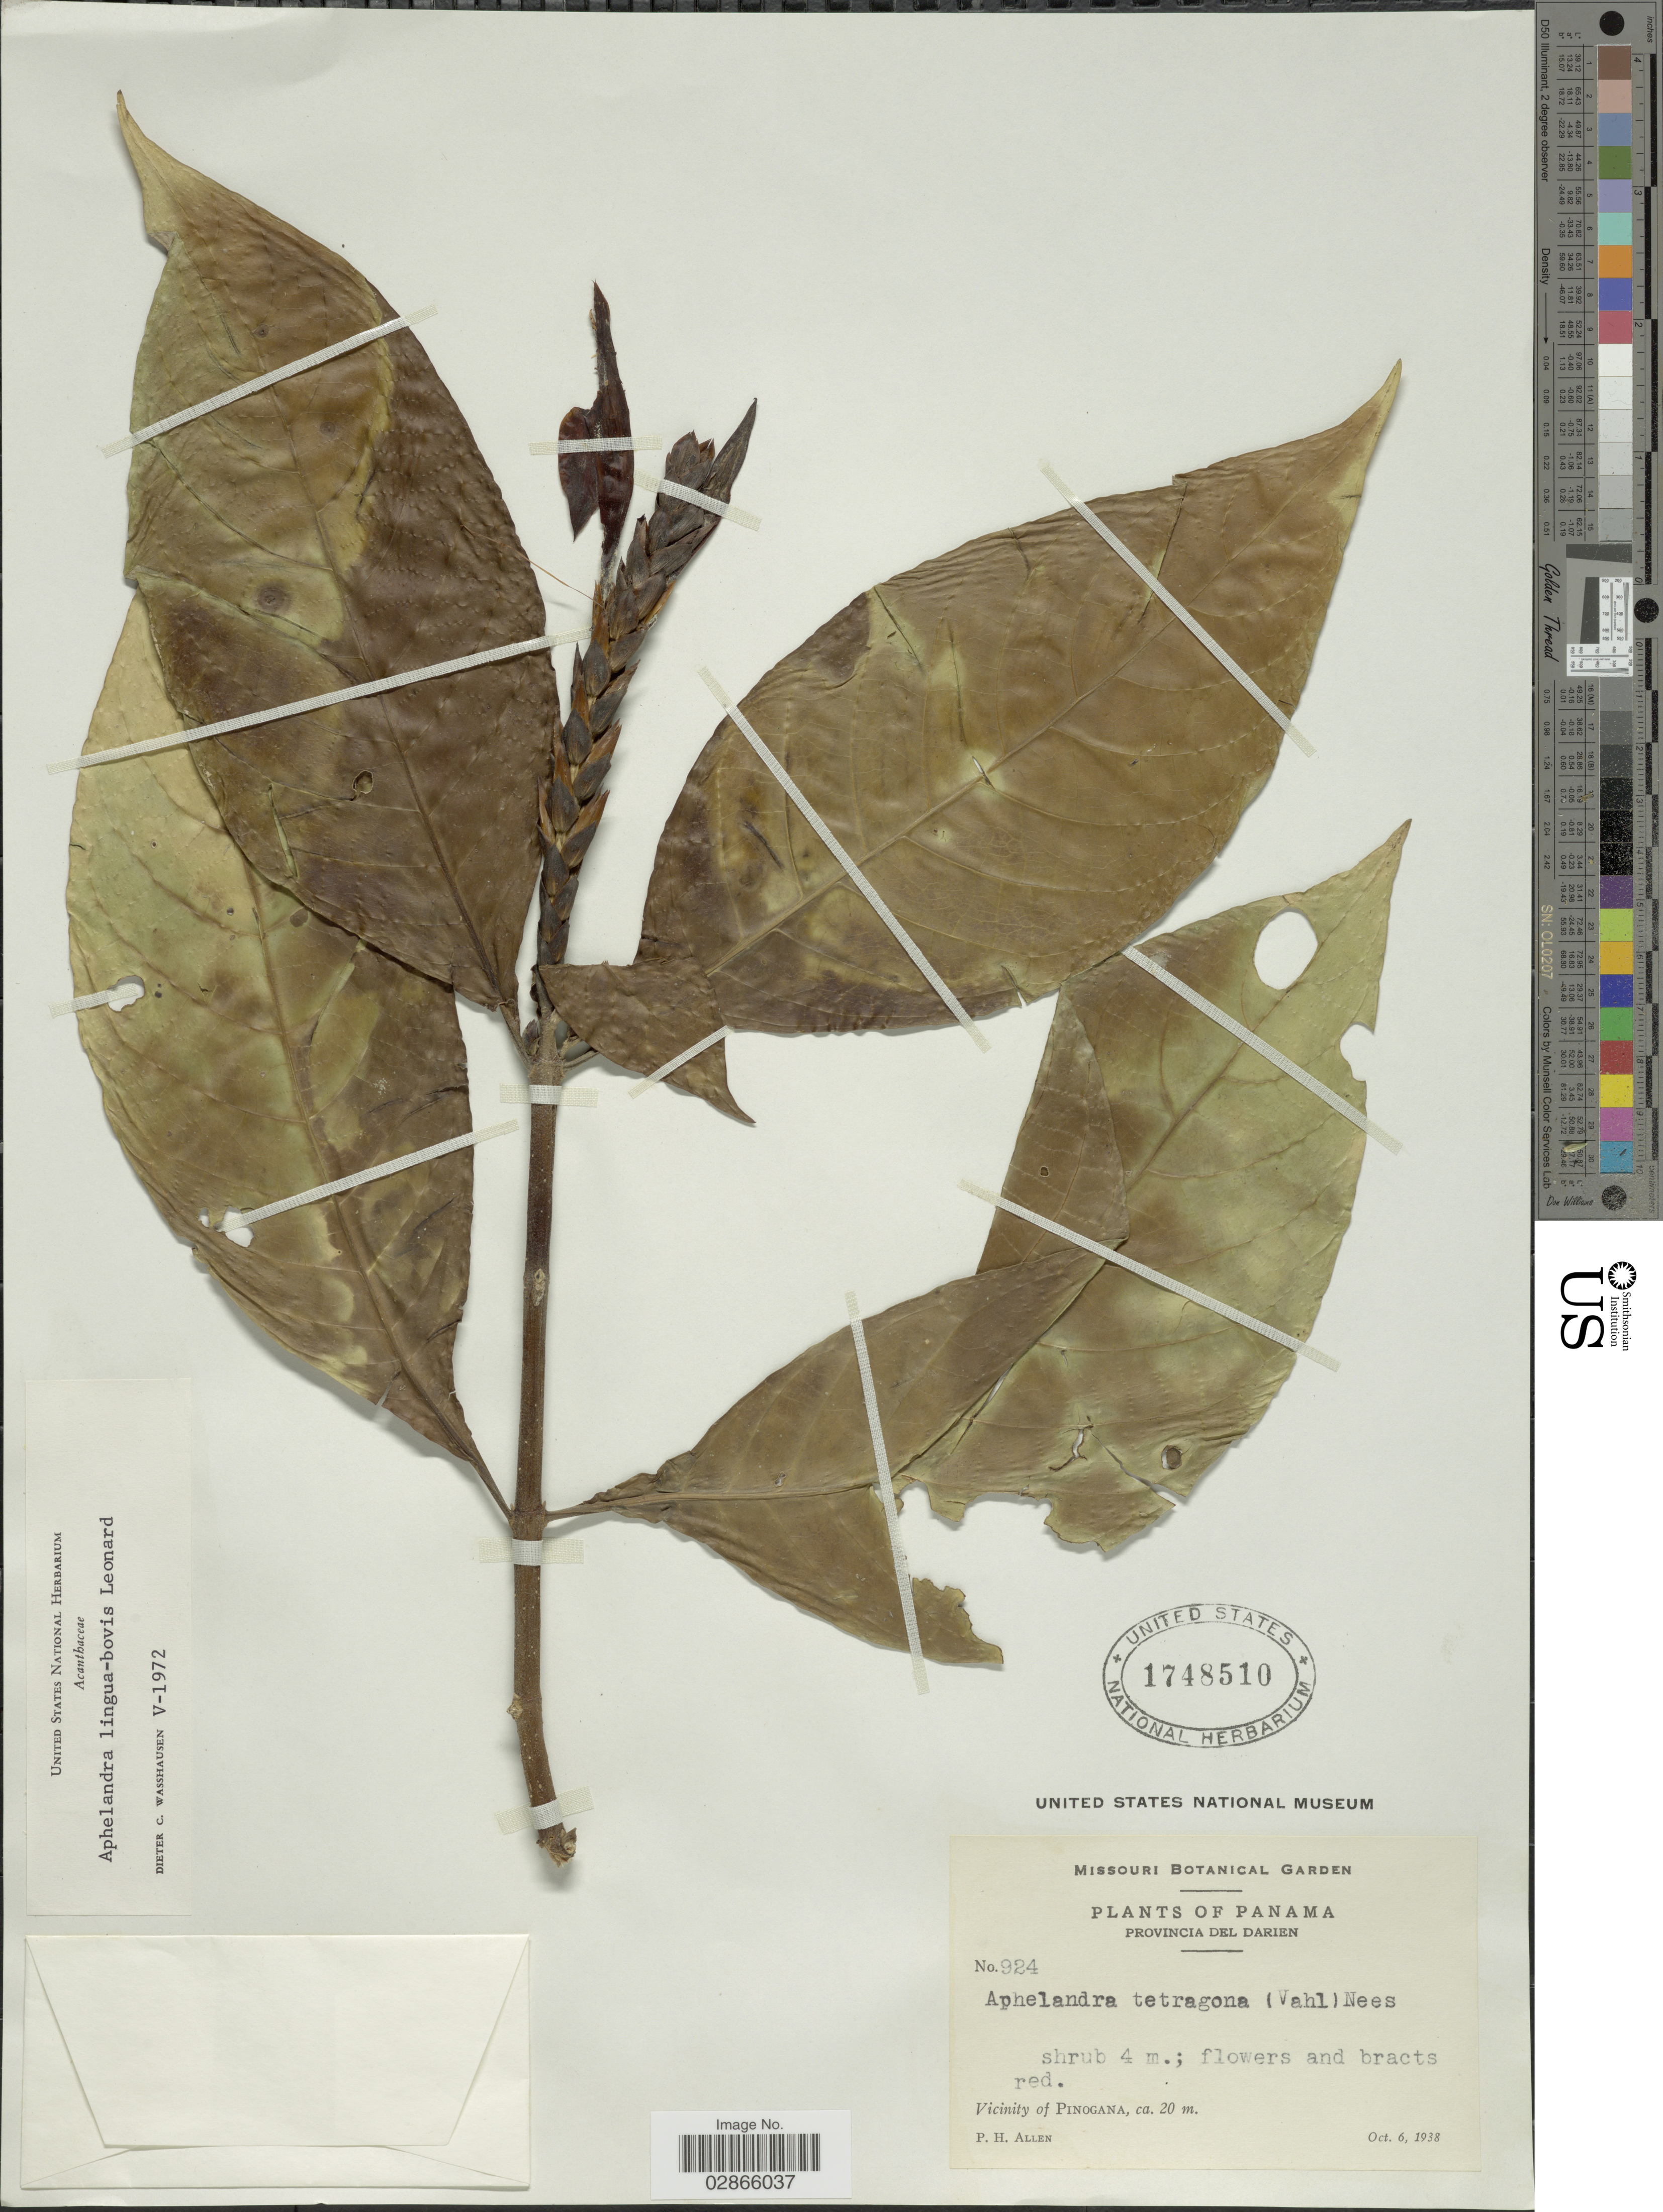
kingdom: Plantae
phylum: Tracheophyta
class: Magnoliopsida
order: Lamiales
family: Acanthaceae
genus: Aphelandra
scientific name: Aphelandra lingua-bovis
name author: Leonard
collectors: P. H. Allen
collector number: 924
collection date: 1938-10-06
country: Panama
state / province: Darién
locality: Vicinity of Pinogana.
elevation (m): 20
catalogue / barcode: US 1748510